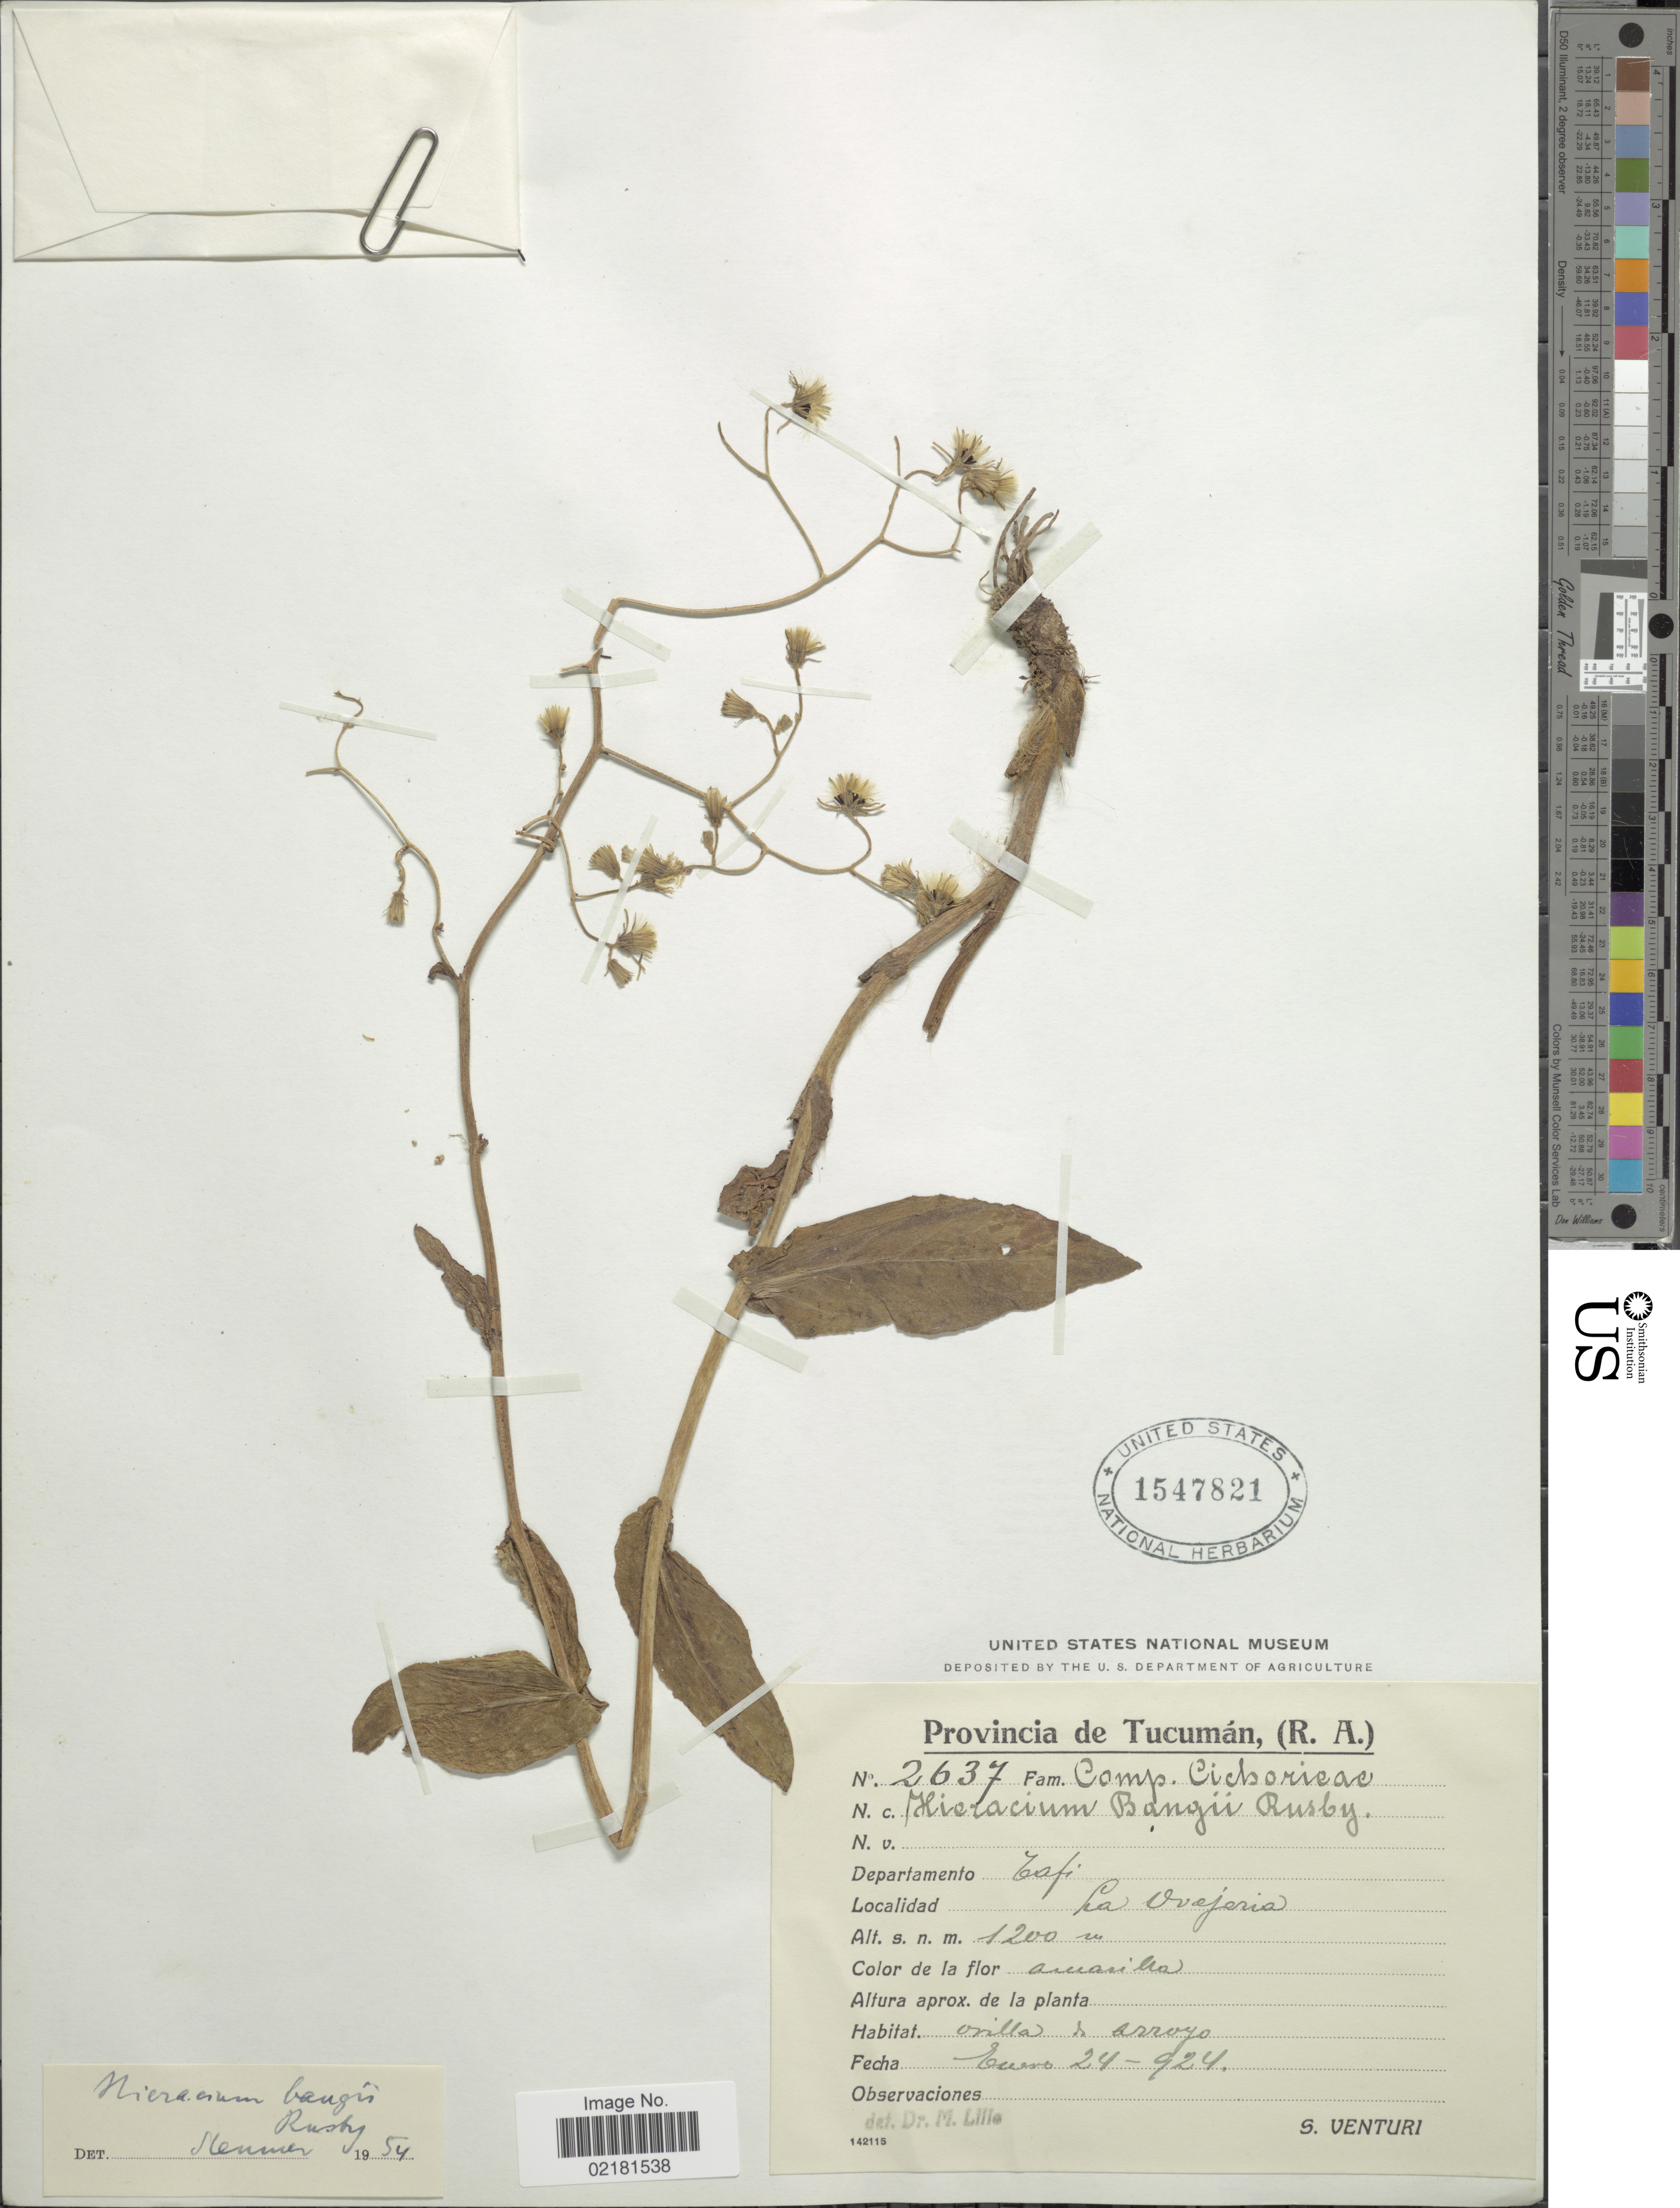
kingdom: Plantae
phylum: Tracheophyta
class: Magnoliopsida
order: Asterales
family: Asteraceae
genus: Hieracium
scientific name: Hieracium leptocephalum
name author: Benth.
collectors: S. Venturi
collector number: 2637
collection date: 1924-01-24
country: Argentina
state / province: Tucuman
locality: (R.A.), Departamento Tafi, La Ovejeria.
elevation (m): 1200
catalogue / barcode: US 1547821